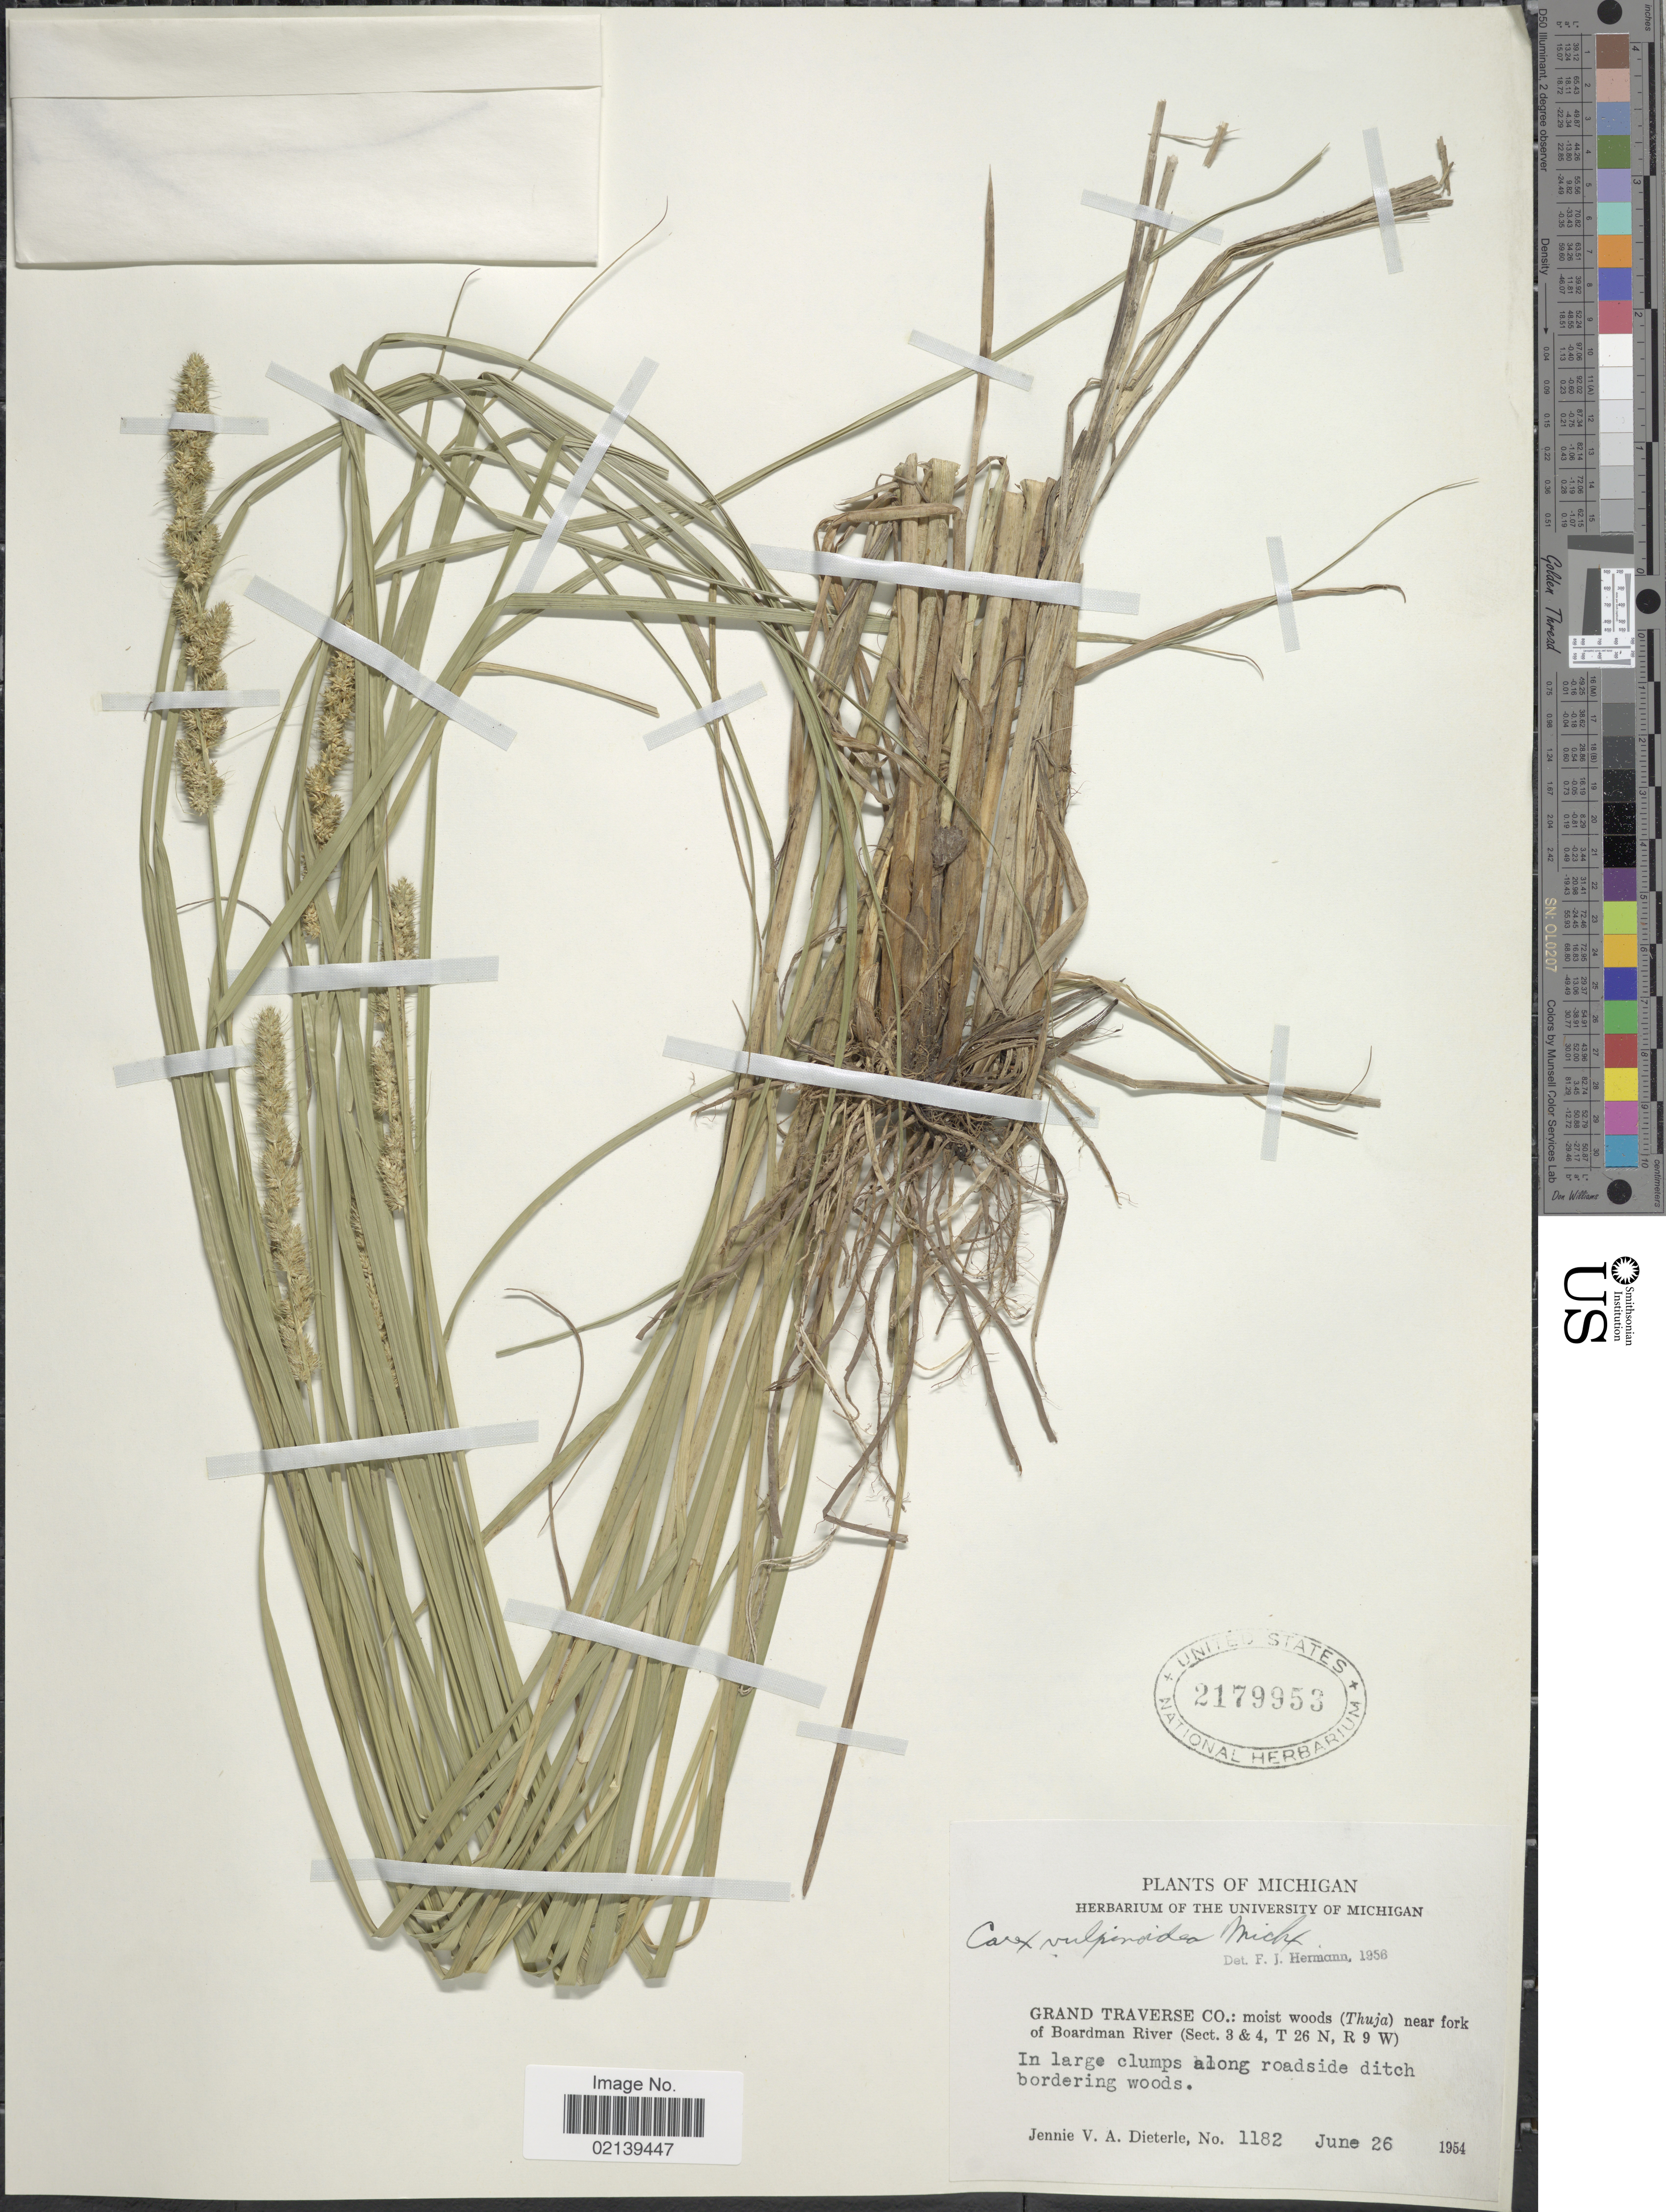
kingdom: Plantae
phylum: Tracheophyta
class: Liliopsida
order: Poales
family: Cyperaceae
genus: Carex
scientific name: Carex vulpinoidea Michx.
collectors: J. Dieterle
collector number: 1182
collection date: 1954-06-26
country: United States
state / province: Michigan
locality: Grand Traverse Co.: moist woods (Thuja) near Folk of Boardman River (Sect. 3 & 4, T 26 N, R 9 W)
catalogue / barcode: US 2179953